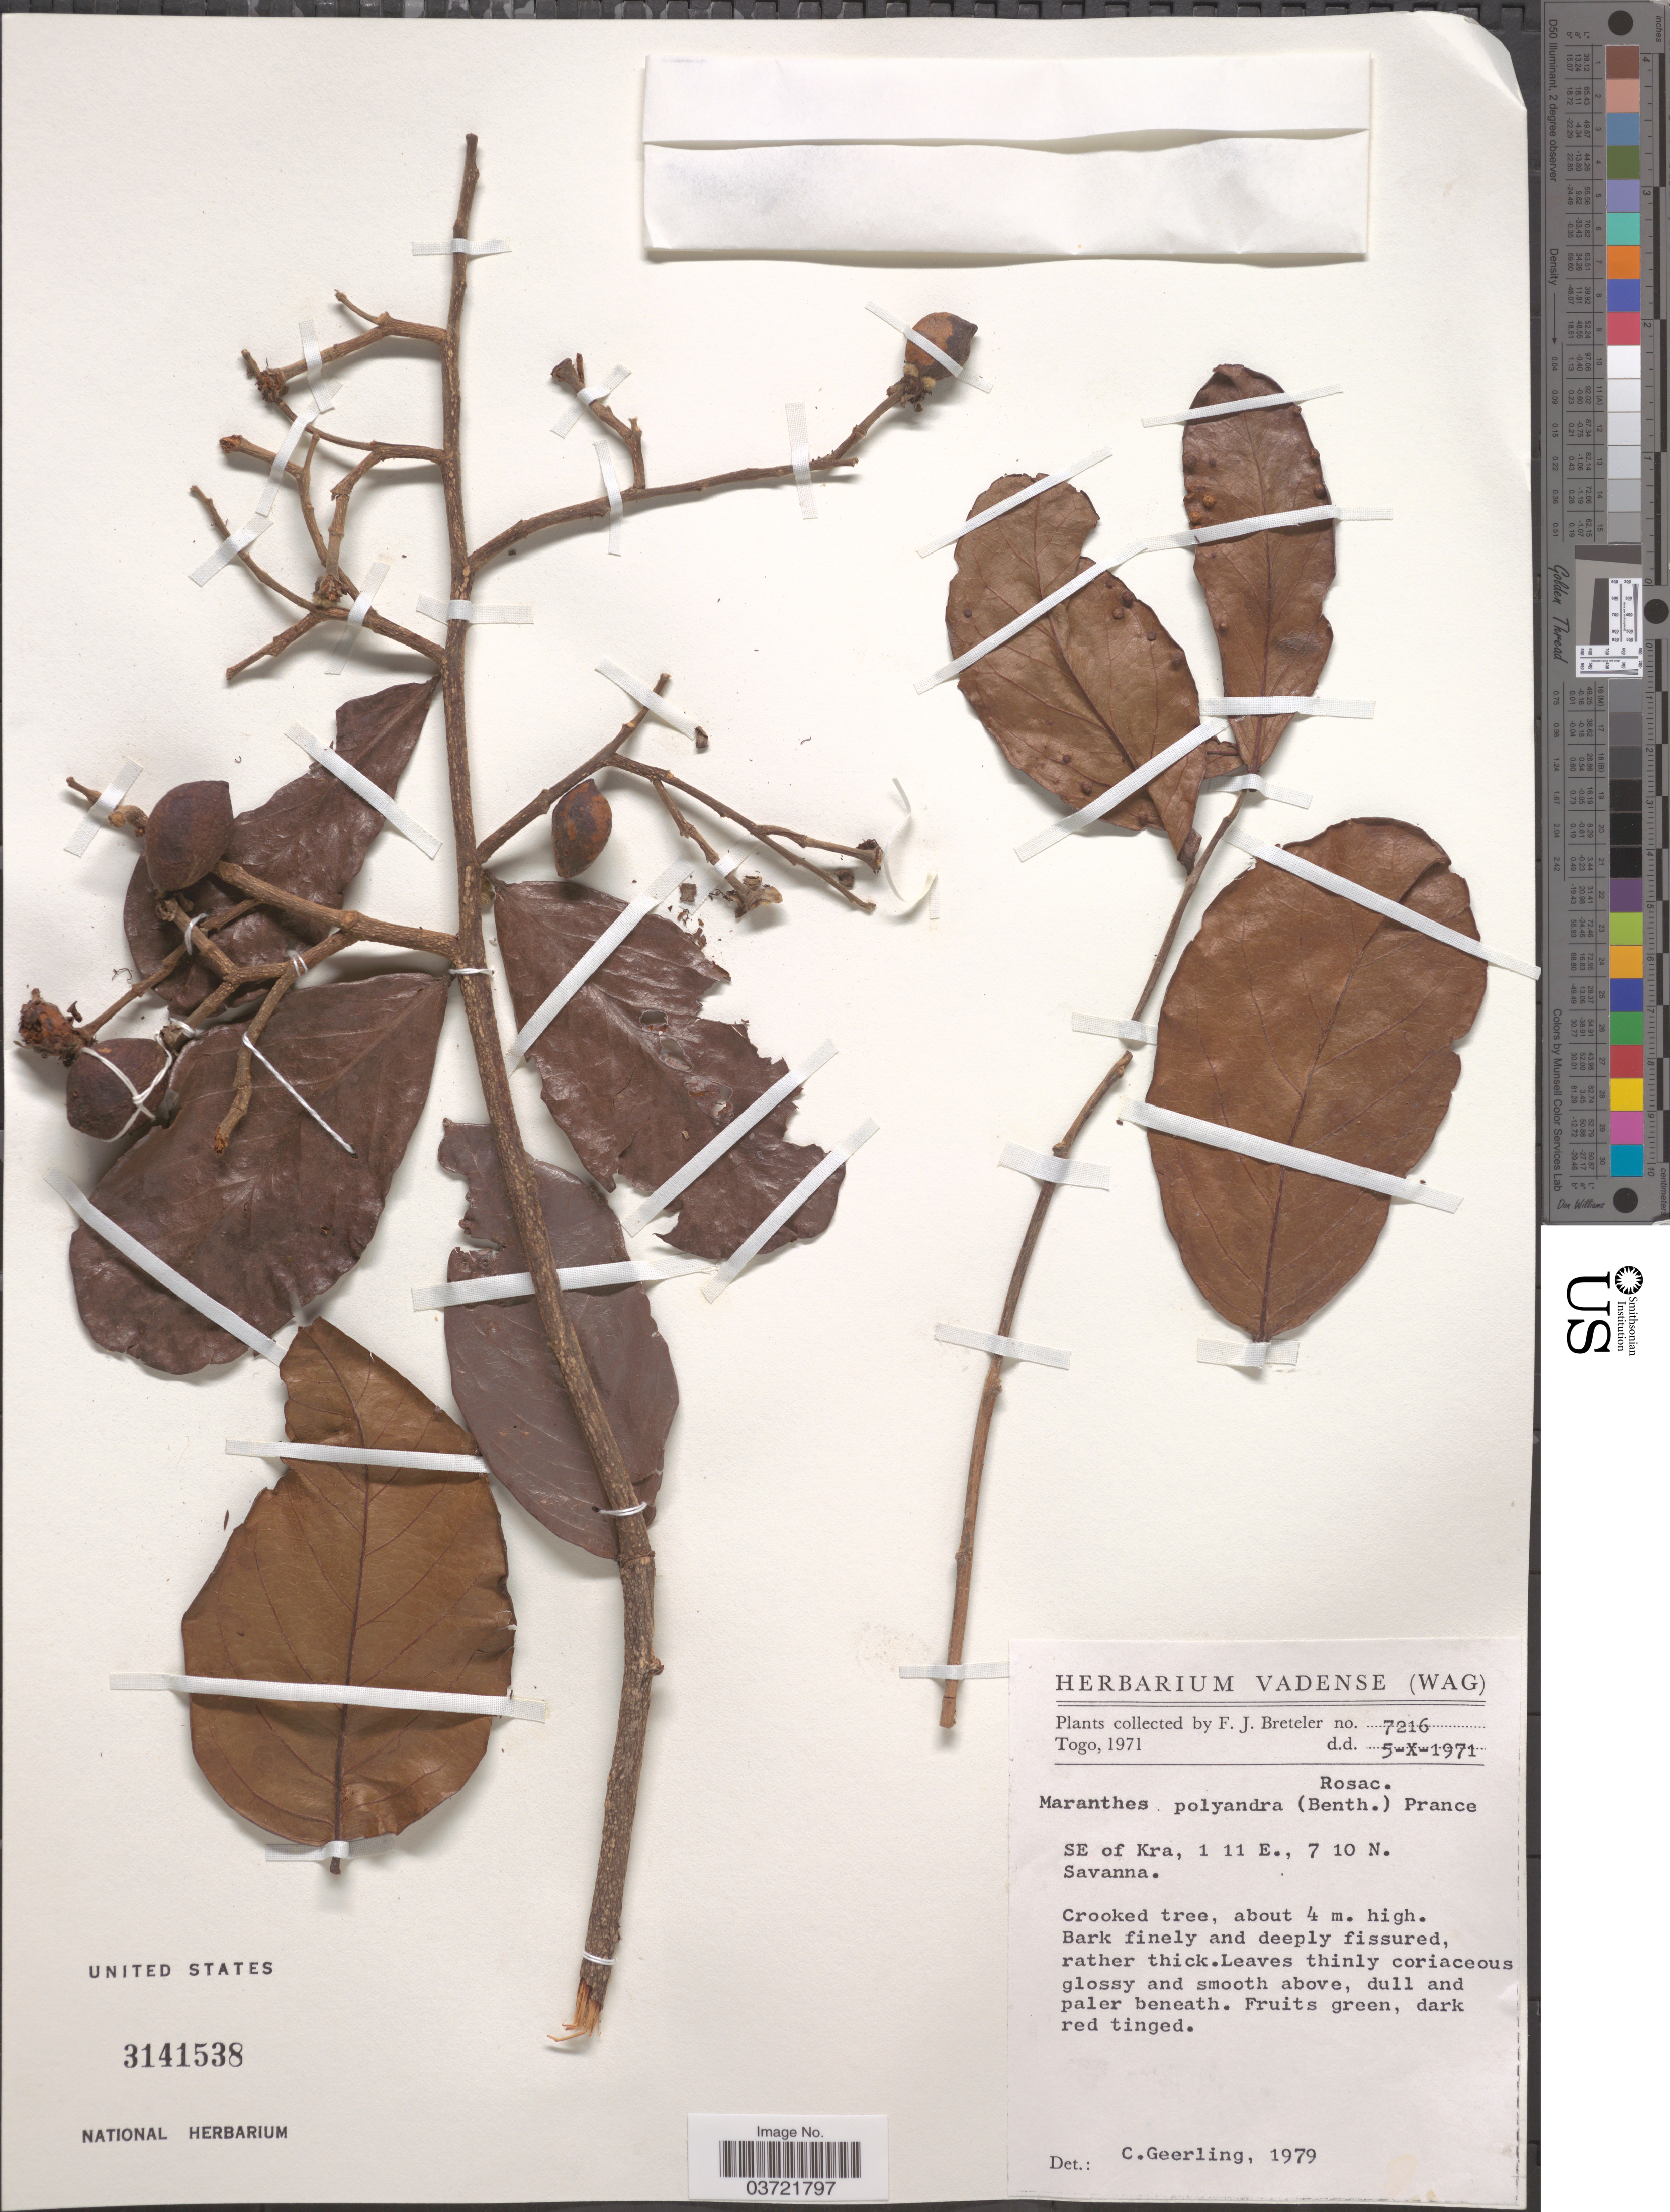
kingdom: Plantae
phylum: Tracheophyta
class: Magnoliopsida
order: Malpighiales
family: Chrysobalanaceae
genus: Maranthes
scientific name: Maranthes polyandra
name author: (Benth.) Prance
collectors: F. J. Breteler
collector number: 7216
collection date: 1971-10-05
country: Togo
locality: SE of Kra.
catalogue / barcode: US 3141538